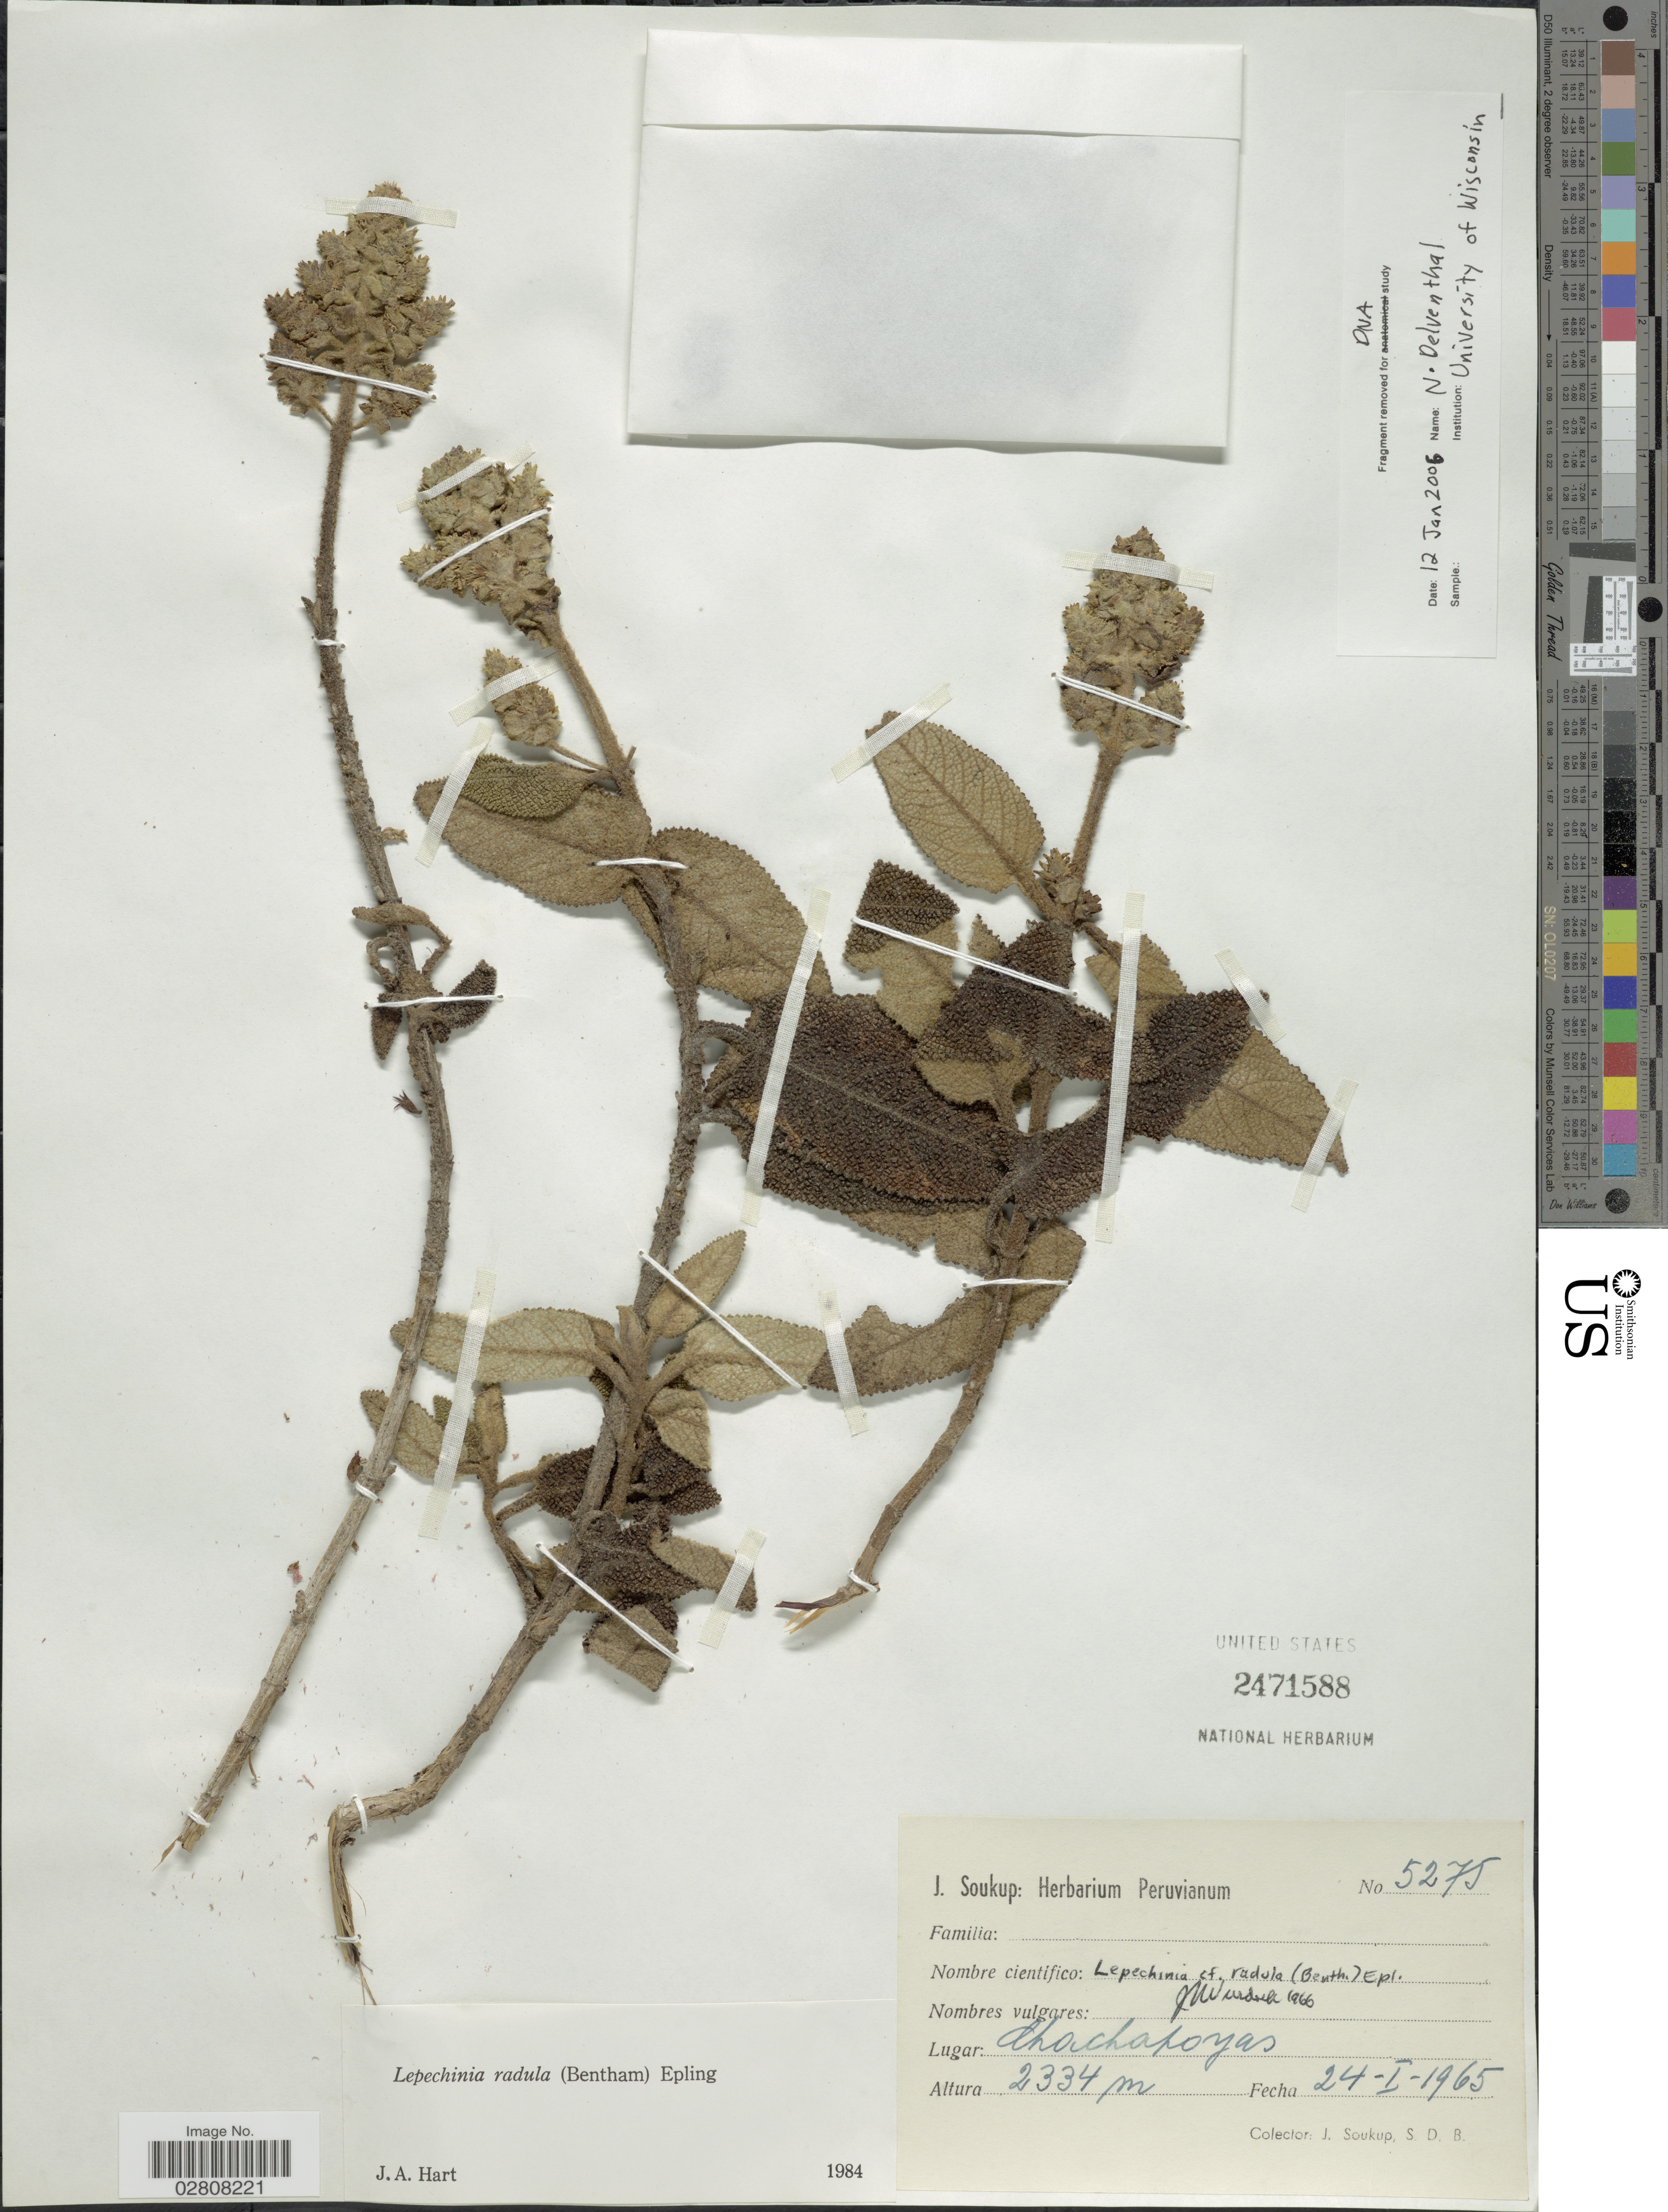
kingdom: Plantae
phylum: Tracheophyta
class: Magnoliopsida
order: Lamiales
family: Lamiaceae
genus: Lepechinia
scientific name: Lepechinia radula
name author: (Benth.) Epling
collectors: J. Soukup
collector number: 5275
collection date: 1965-01-24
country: Peru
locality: Chachapoyas.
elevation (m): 2334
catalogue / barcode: US 2471588